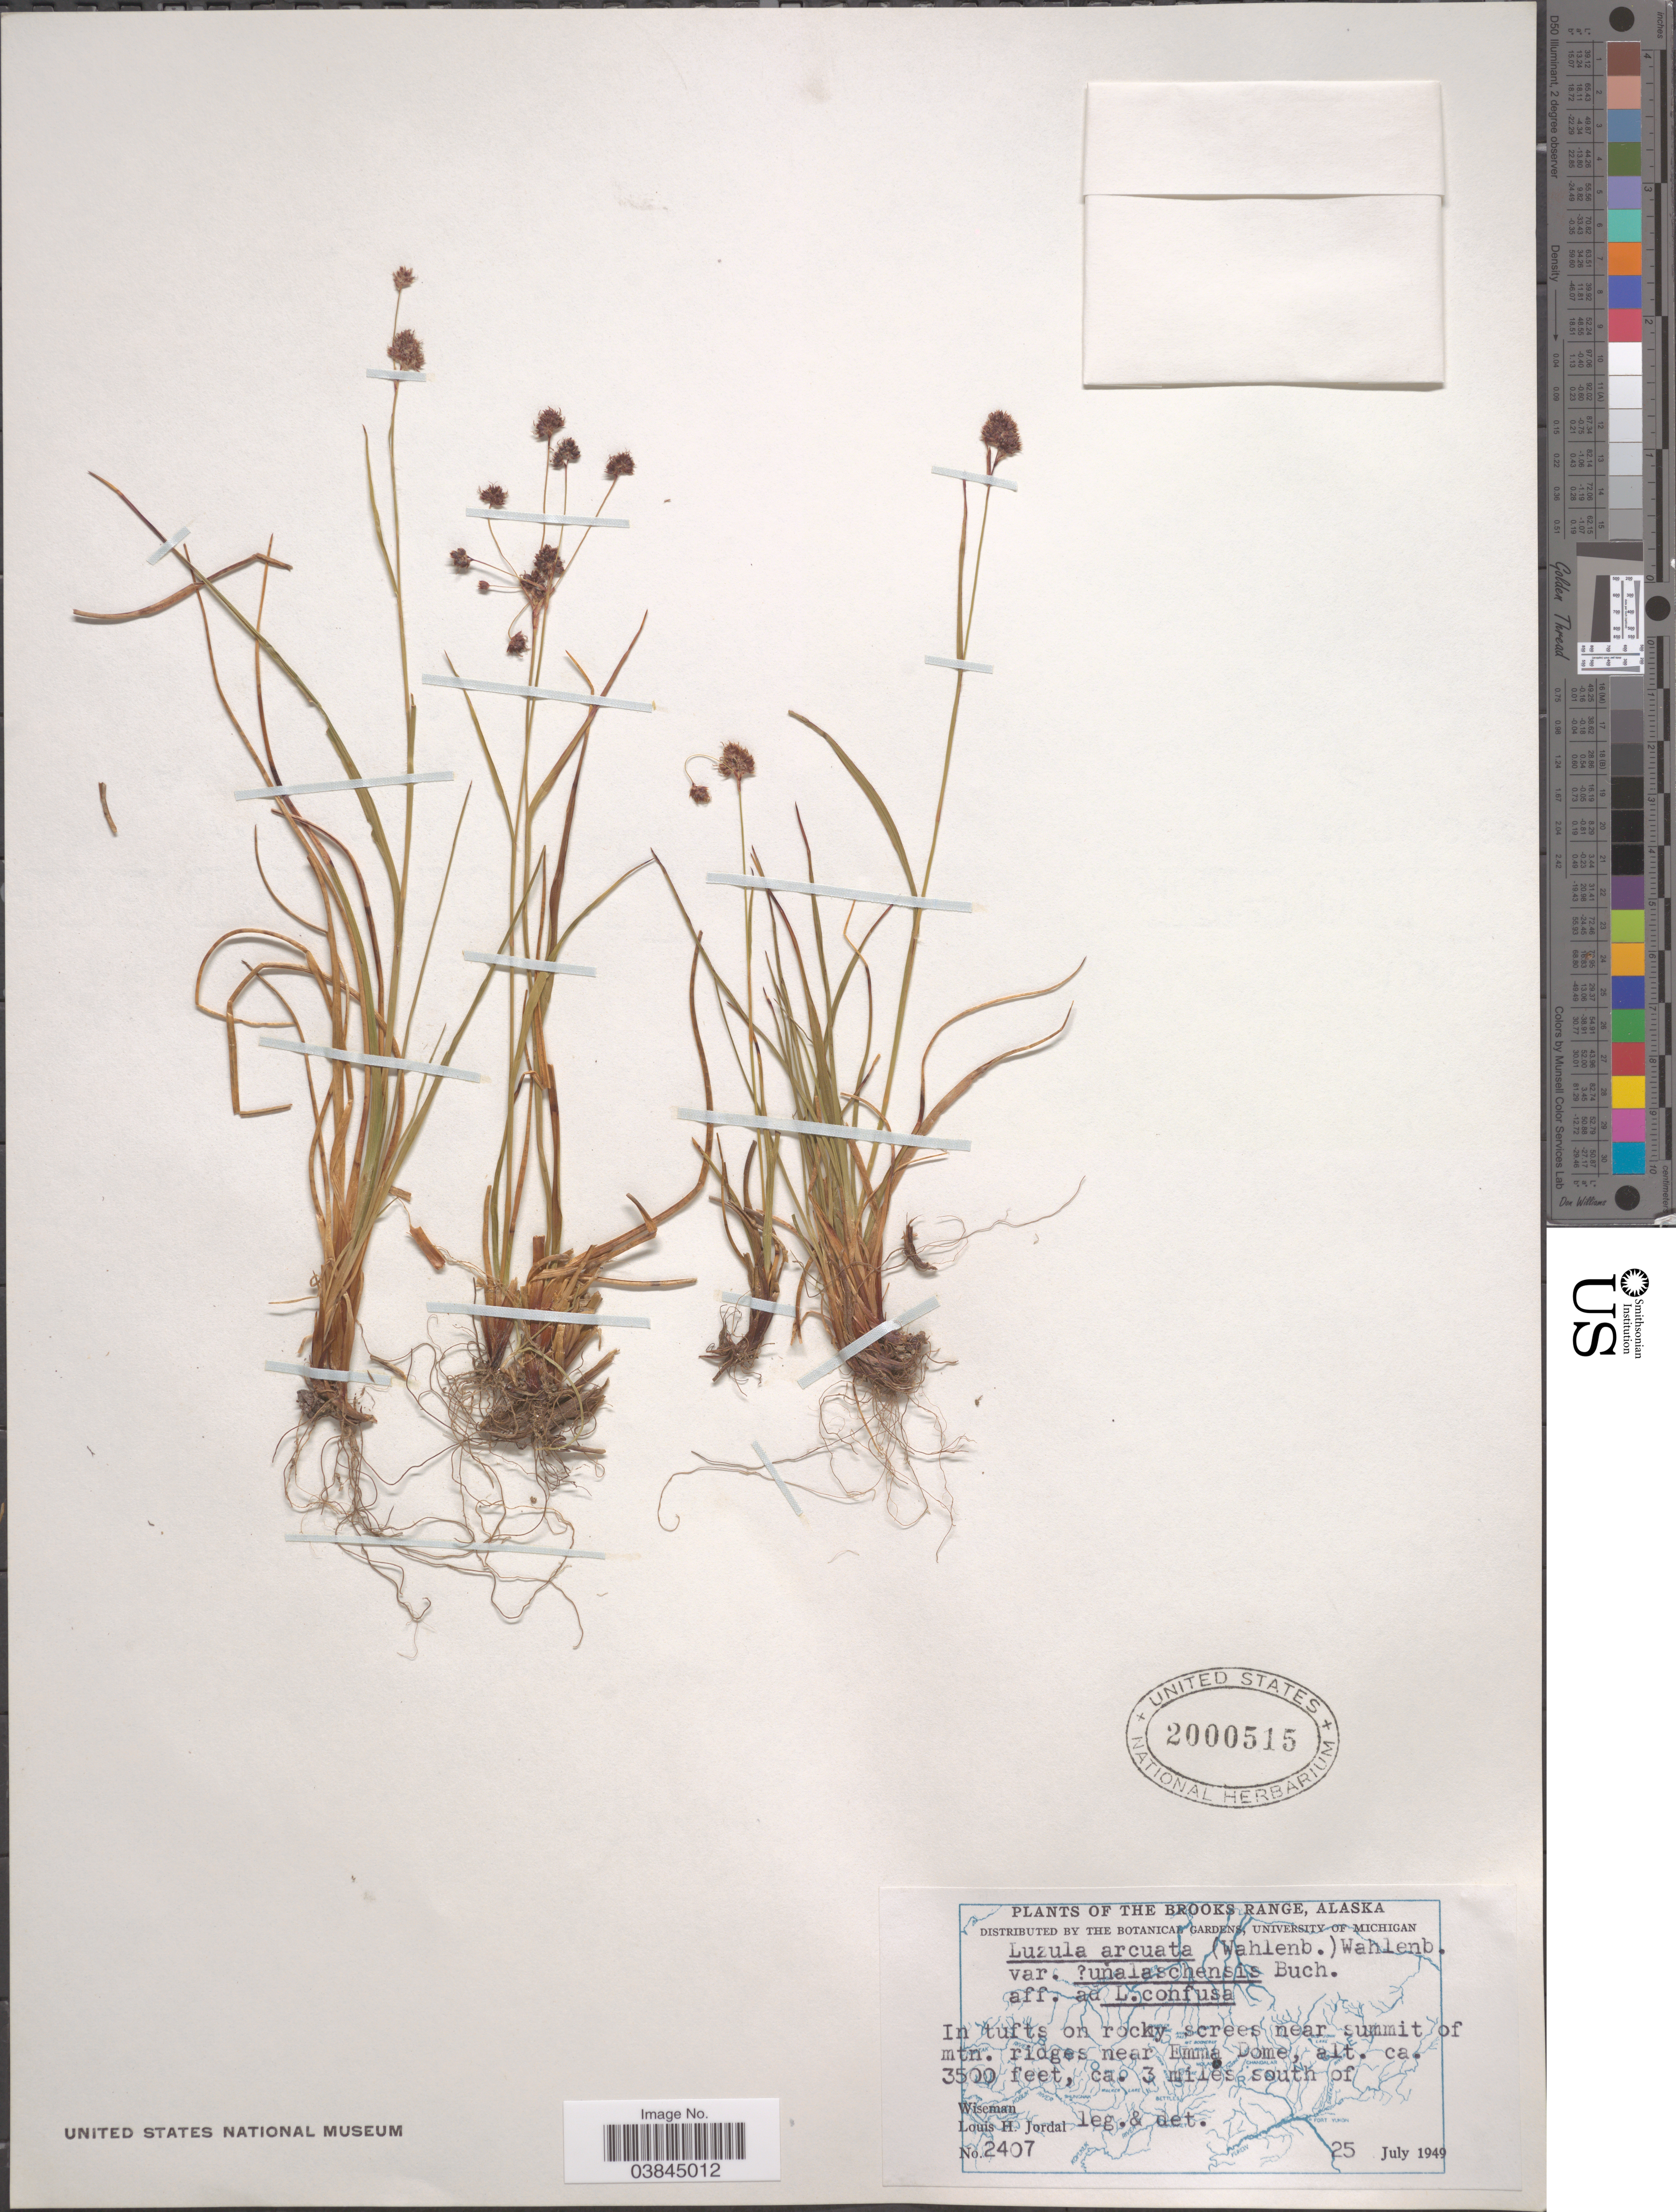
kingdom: Plantae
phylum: Tracheophyta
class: Liliopsida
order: Poales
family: Juncaceae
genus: Luzula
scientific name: Luzula arcuata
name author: (Wahlenb.) Sw.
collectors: L. Jordal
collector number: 2407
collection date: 1949-07-25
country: United States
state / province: Alaska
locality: The Brooks Range. In tufts on rocky screes near summit of mtn. ridges near Emma Dome, ca. 3 miles south of Wiseman.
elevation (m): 1067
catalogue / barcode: US 2000515